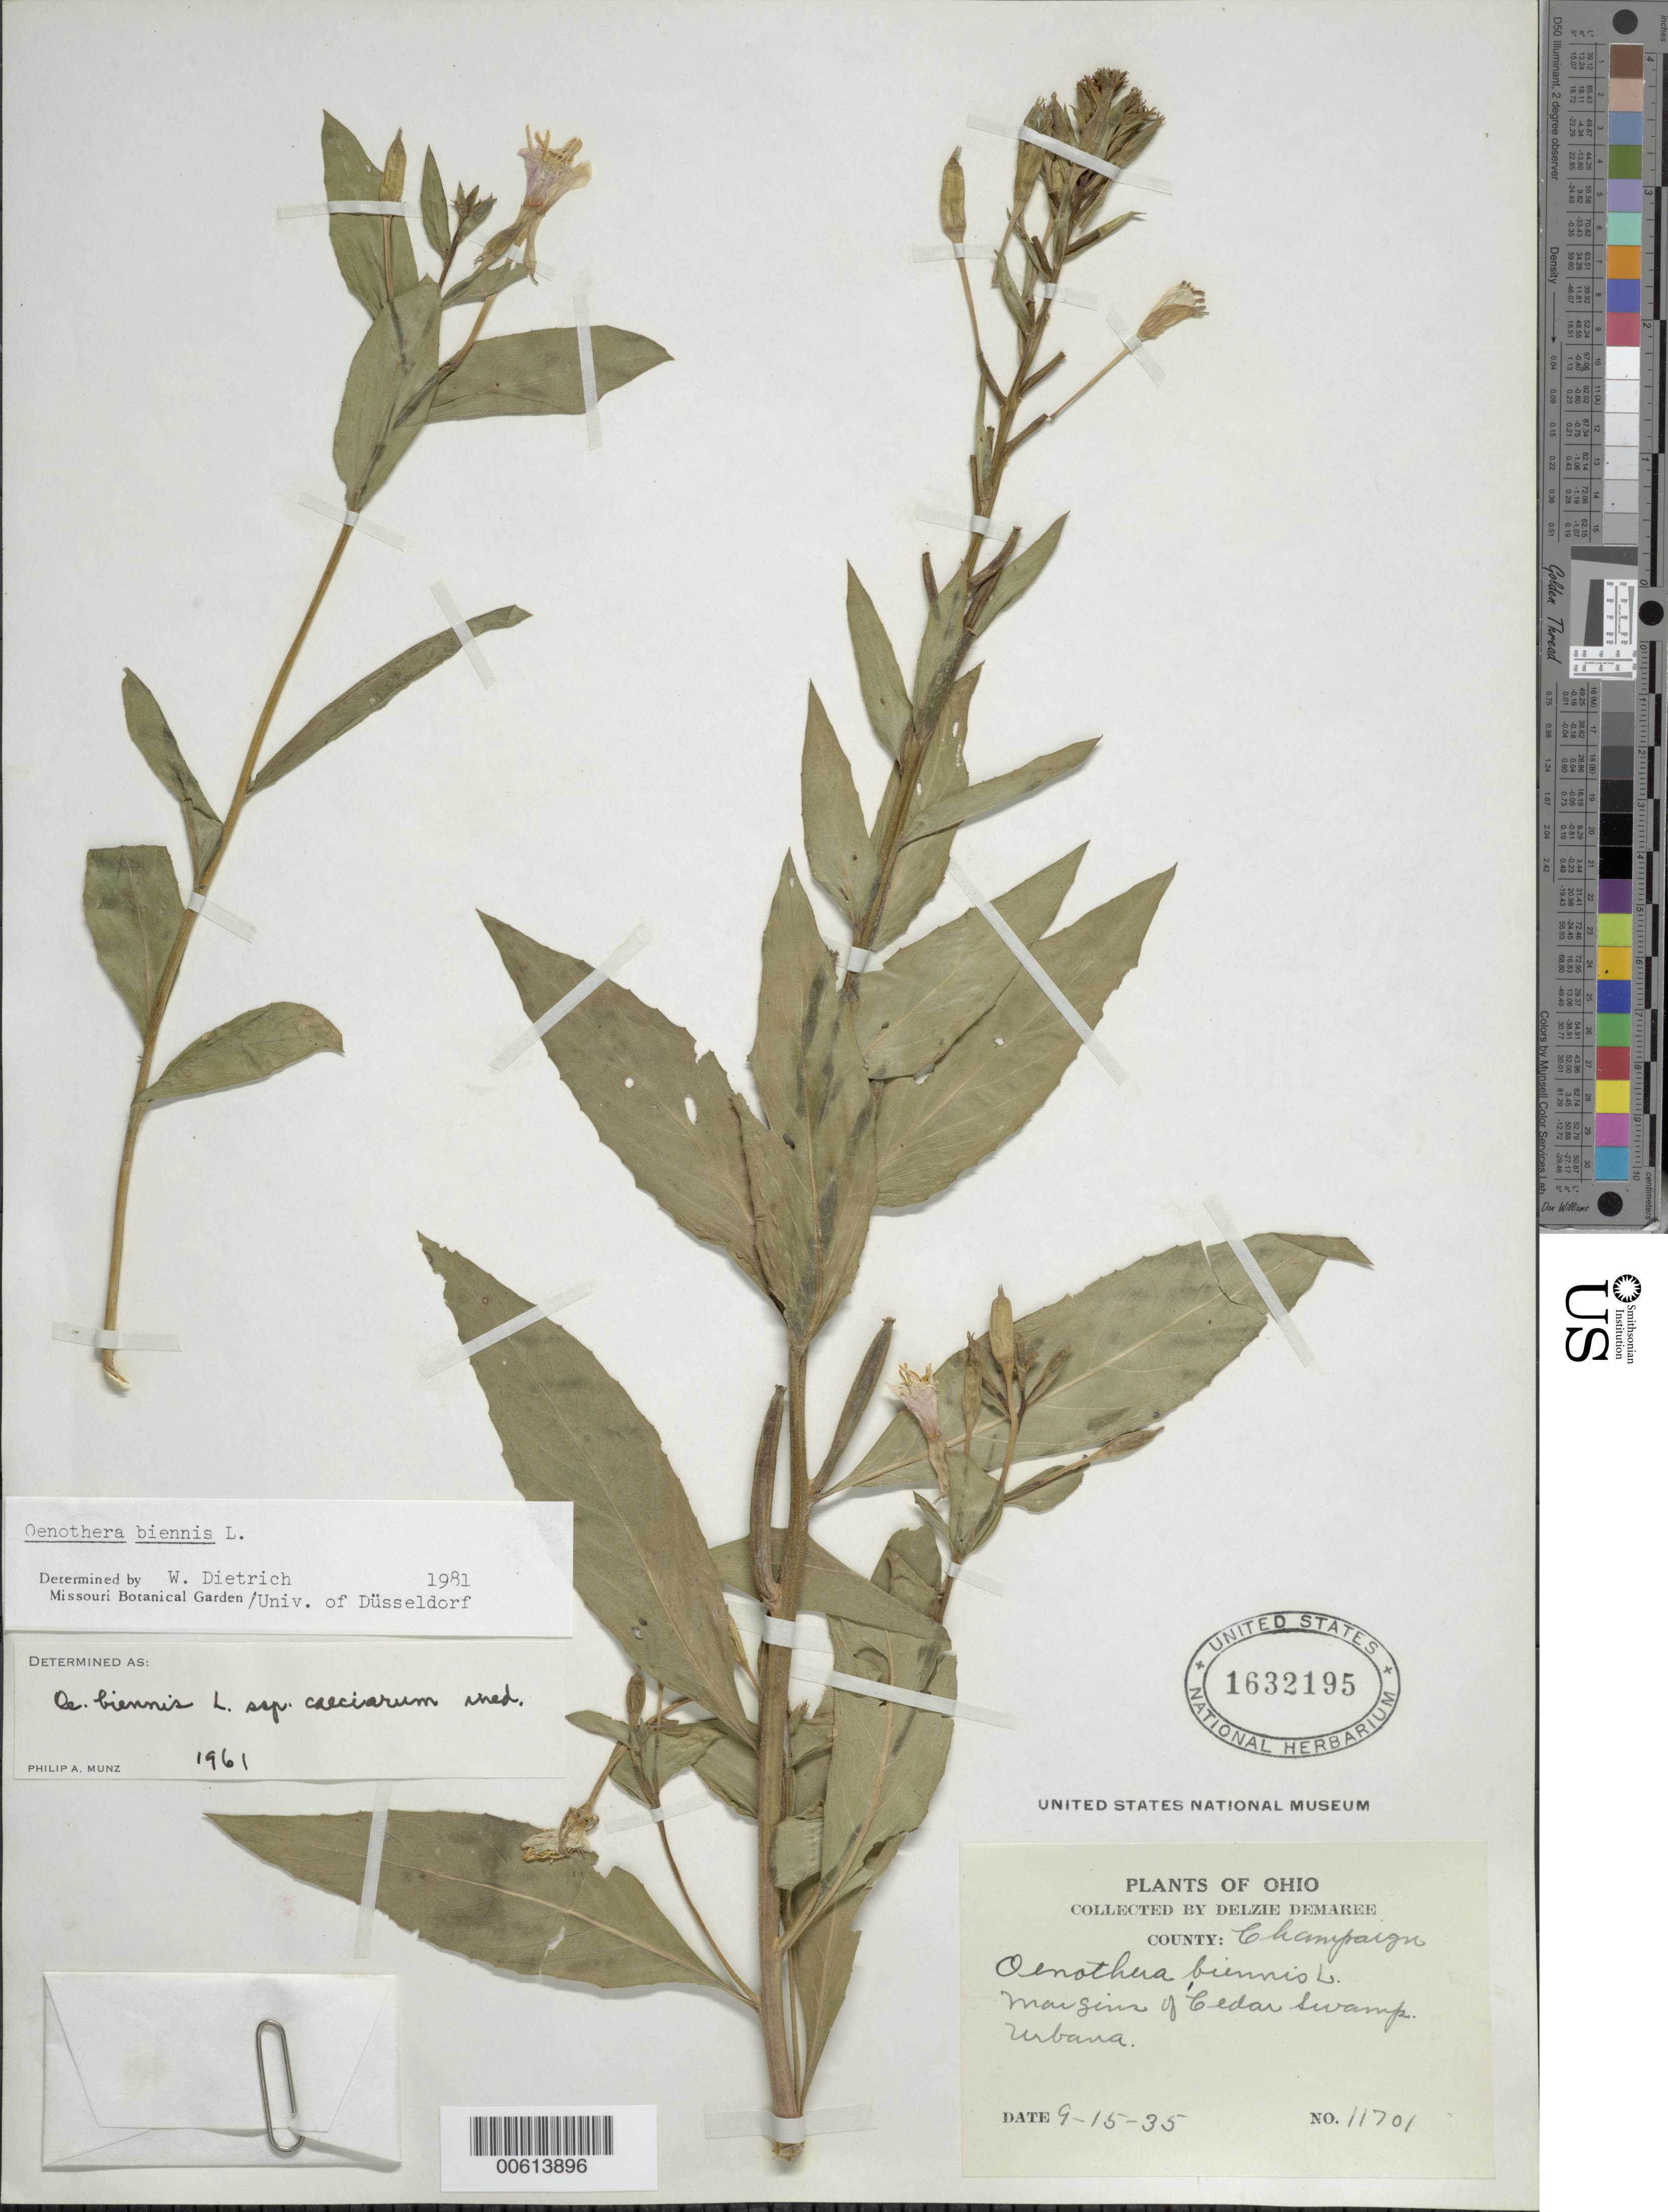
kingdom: Plantae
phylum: Tracheophyta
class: Magnoliopsida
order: Myrtales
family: Onagraceae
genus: Oenothera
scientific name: Oenothera biennis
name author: L.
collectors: D. Demaree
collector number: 11701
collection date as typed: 15 Sep 1935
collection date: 1935-09-15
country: United States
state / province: Ohio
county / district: Champaign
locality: Cedar Swamp, Urbana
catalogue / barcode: US 1632195